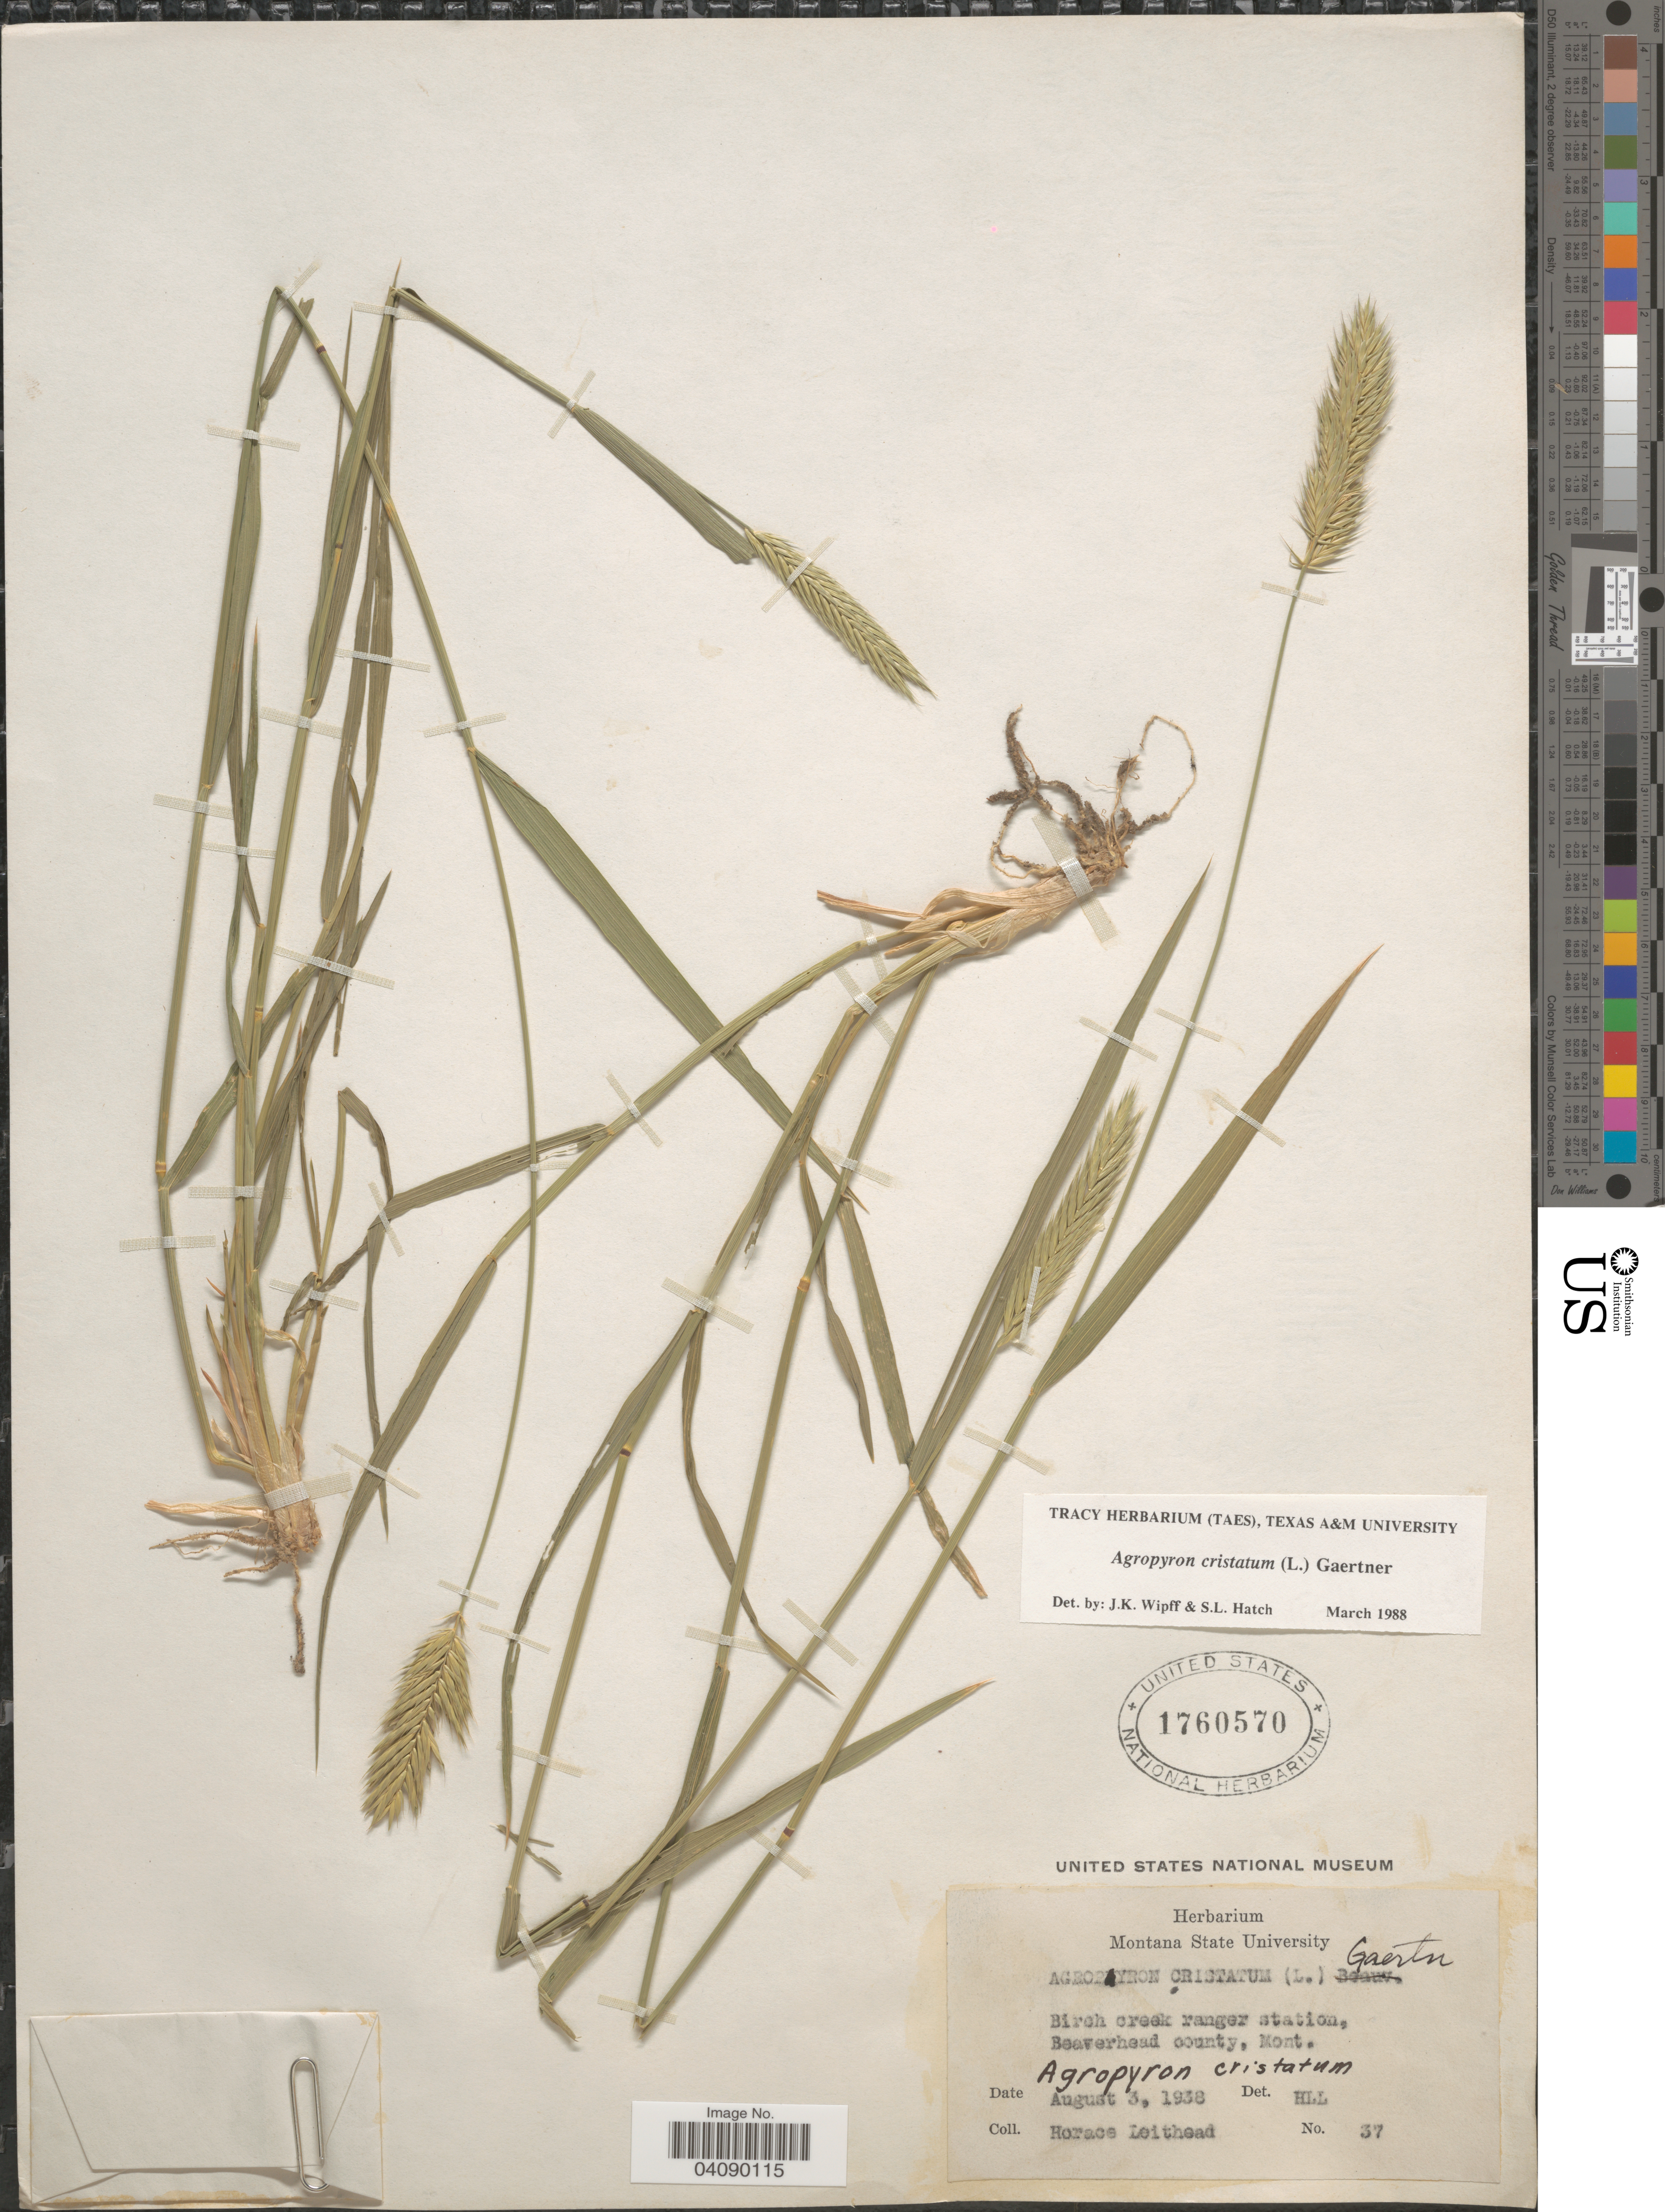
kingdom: Plantae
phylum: Tracheophyta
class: Liliopsida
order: Poales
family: Poaceae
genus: Agropyron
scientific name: Agropyron cristatum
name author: (L.) Gaertn.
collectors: H. Leithead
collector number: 37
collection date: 1938-08-03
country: United States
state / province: Montana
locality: Birch creek ranger station, Beaverhead county.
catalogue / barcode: US 1760570